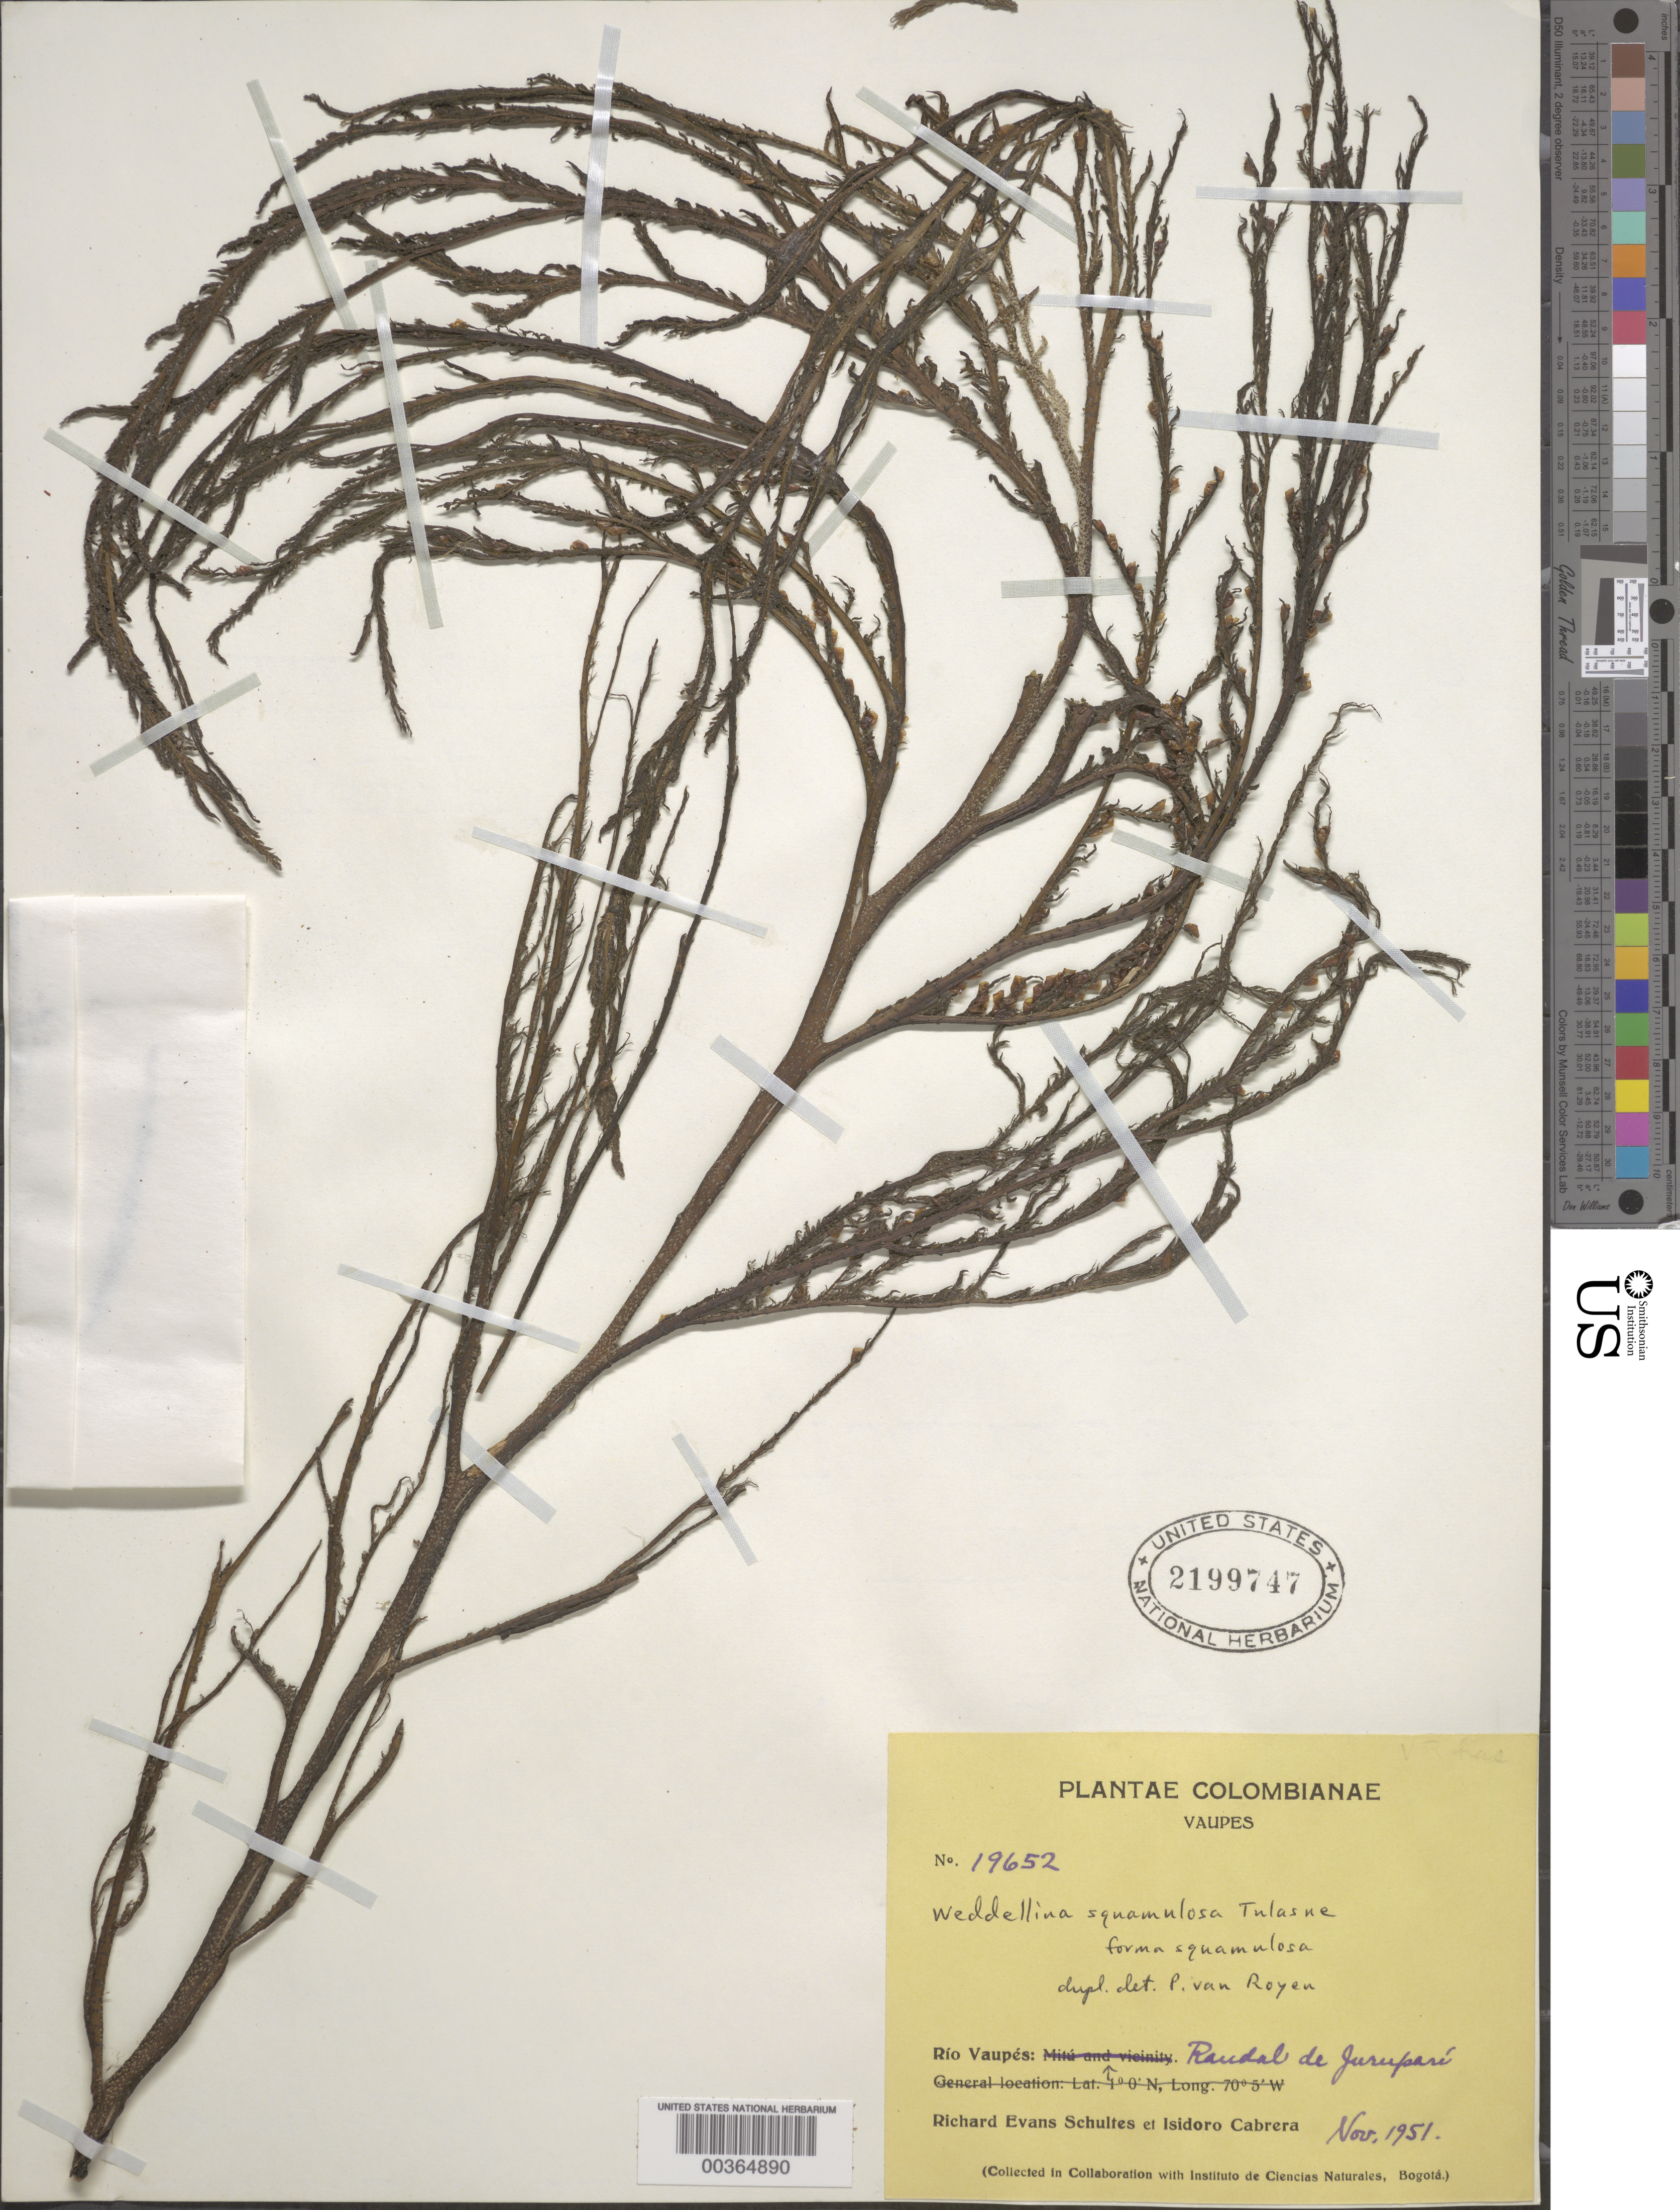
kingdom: Plantae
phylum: Tracheophyta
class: Magnoliopsida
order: Malpighiales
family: Podostemaceae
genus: Weddellina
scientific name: Weddellina squamulosa f. squamulosa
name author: Tul.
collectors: R. E. Schultes & I. Cabrera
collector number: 19652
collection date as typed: Nov 1951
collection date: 1951-11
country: Colombia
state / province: Vaupés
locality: Rio Vaupes, Raudal de Jurupari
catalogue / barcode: US 2199747